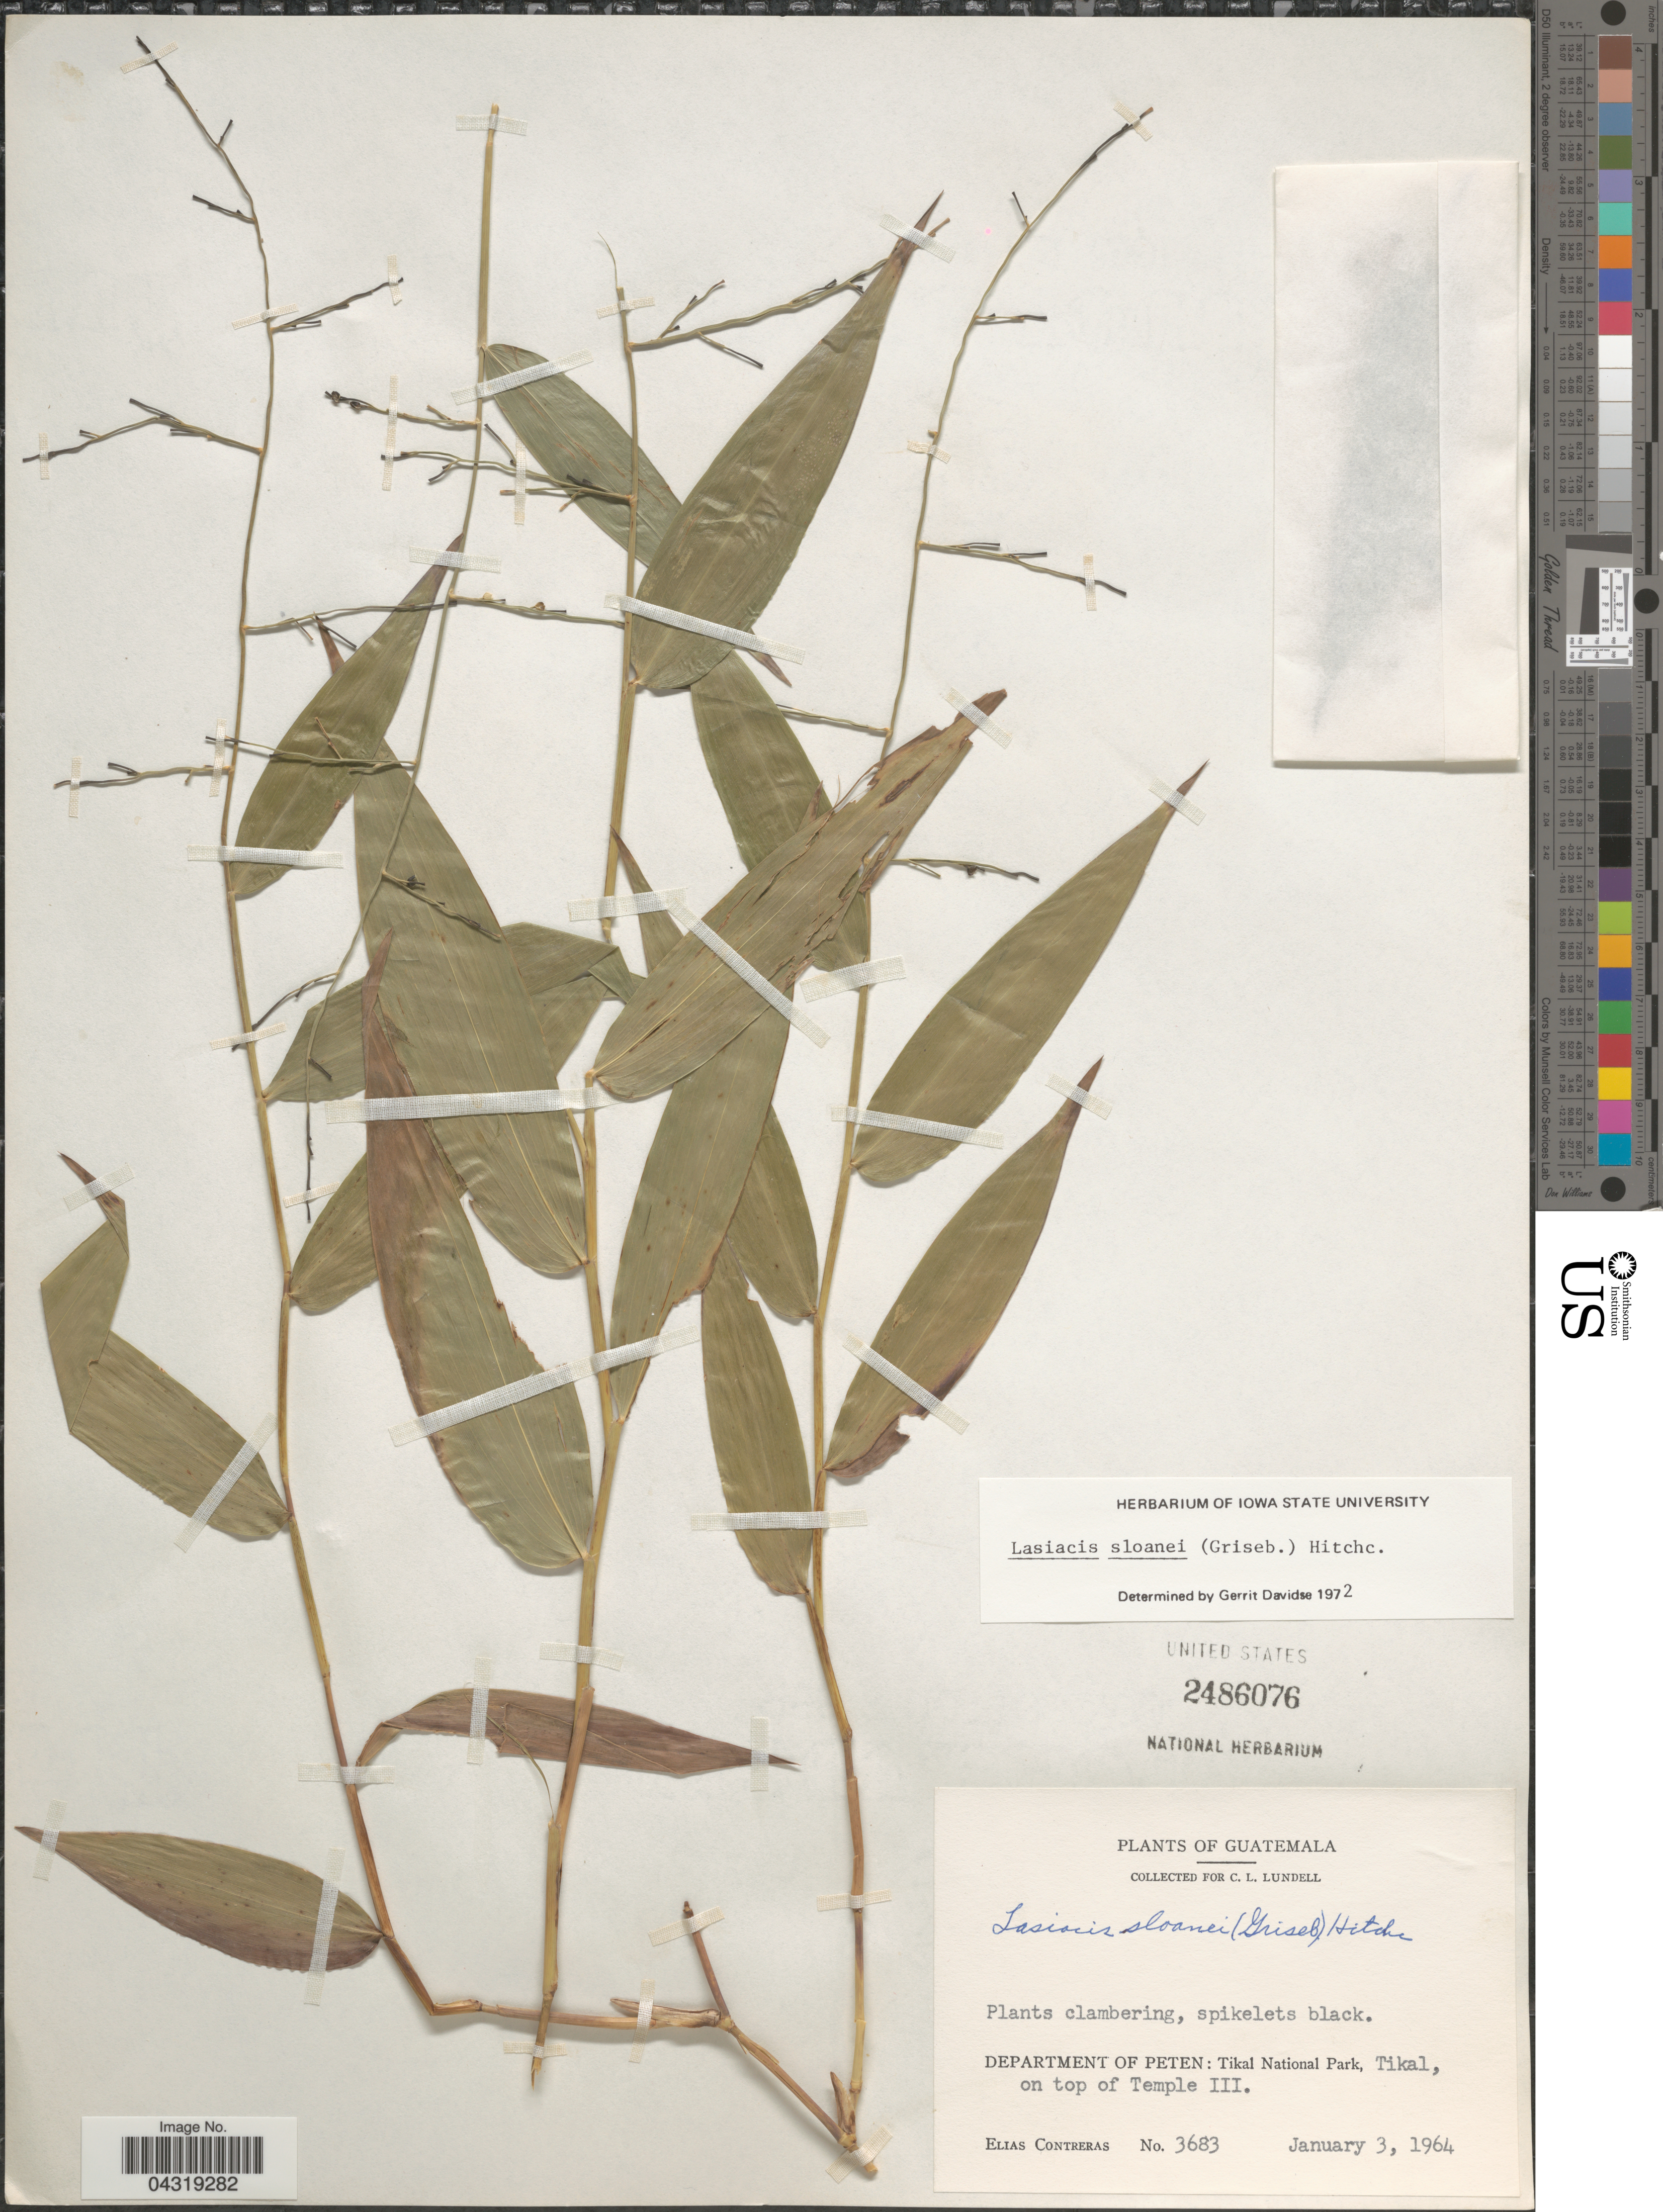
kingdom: Plantae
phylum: Tracheophyta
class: Liliopsida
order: Poales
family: Poaceae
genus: Lasiacis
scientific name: Lasiacis sloanei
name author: (Griseb.) Hitchc.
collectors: E. Contreras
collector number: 3683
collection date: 1964-01-03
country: Guatemala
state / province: El Peten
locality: Department of Peten: Tikal National Park, Tikal, on top of Temple III.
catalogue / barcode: US 2486076